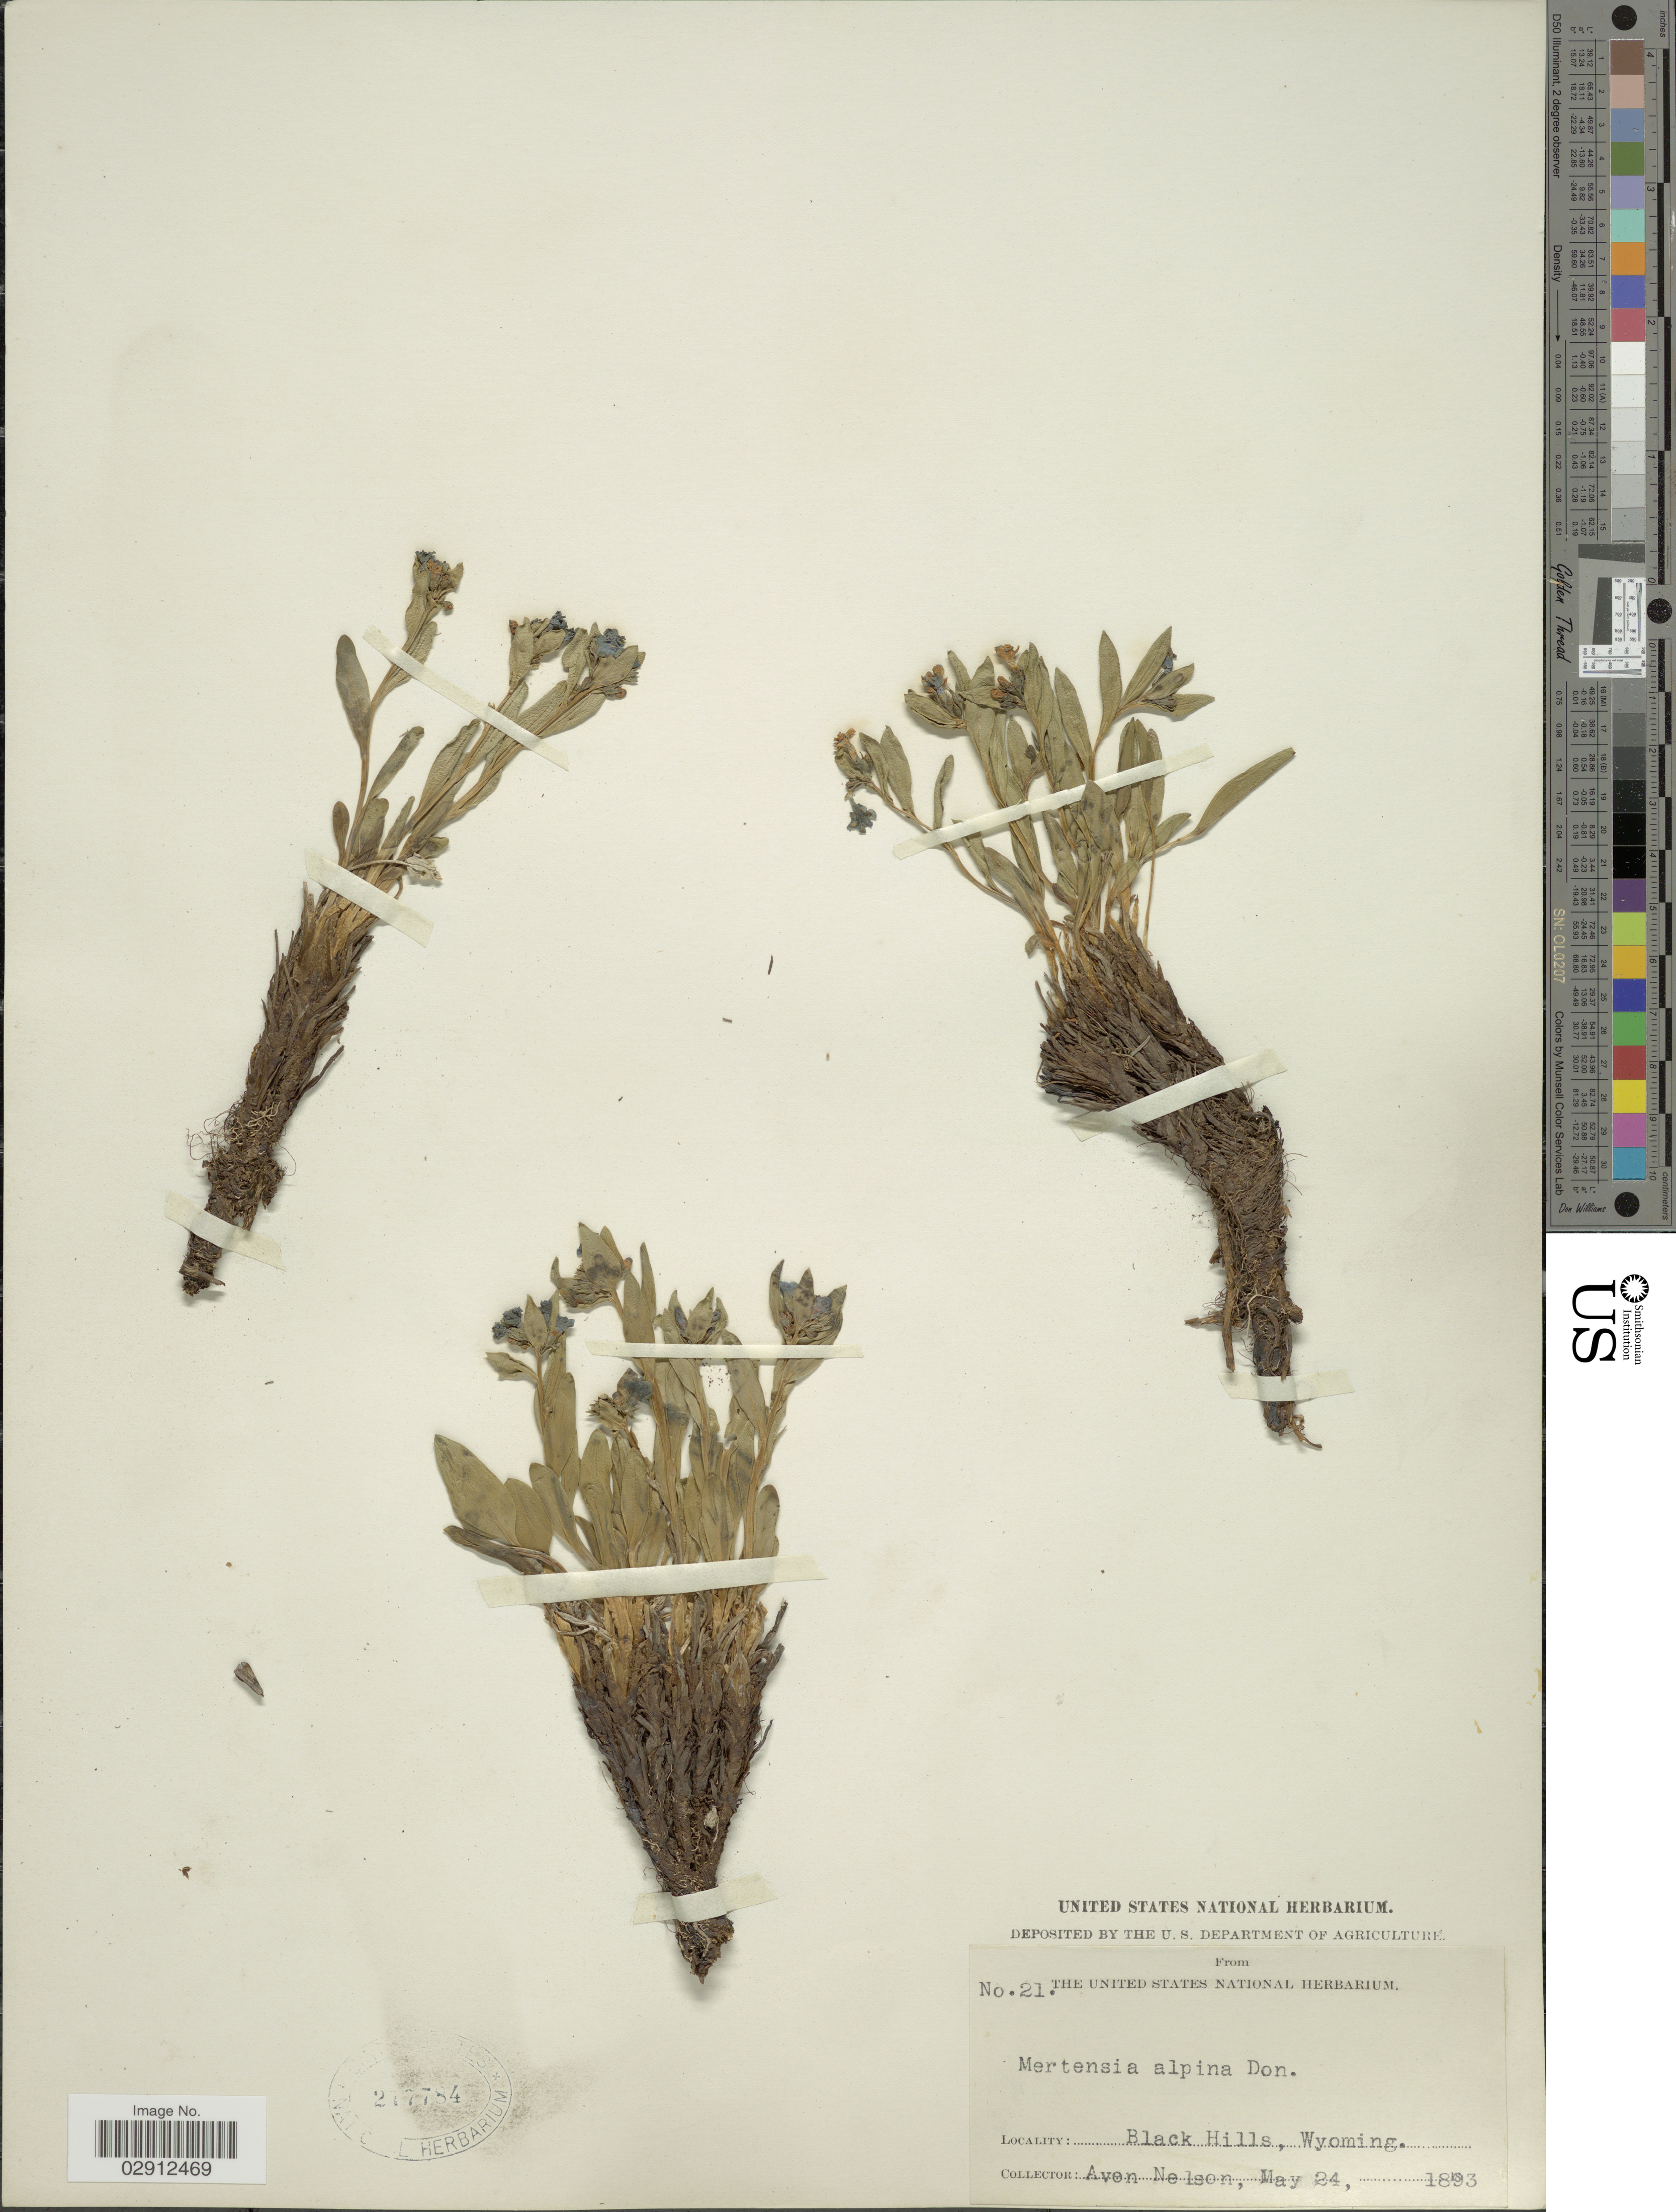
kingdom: Plantae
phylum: Tracheophyta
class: Magnoliopsida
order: Boraginales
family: Boraginaceae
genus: Mertensia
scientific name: Mertensia lanceolata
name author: (Pursh) DC. ex A. DC.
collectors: A. Nelson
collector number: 21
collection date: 1893-05-24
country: United States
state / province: Wyoming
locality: Black Hills, Wyoming.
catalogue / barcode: US 277784